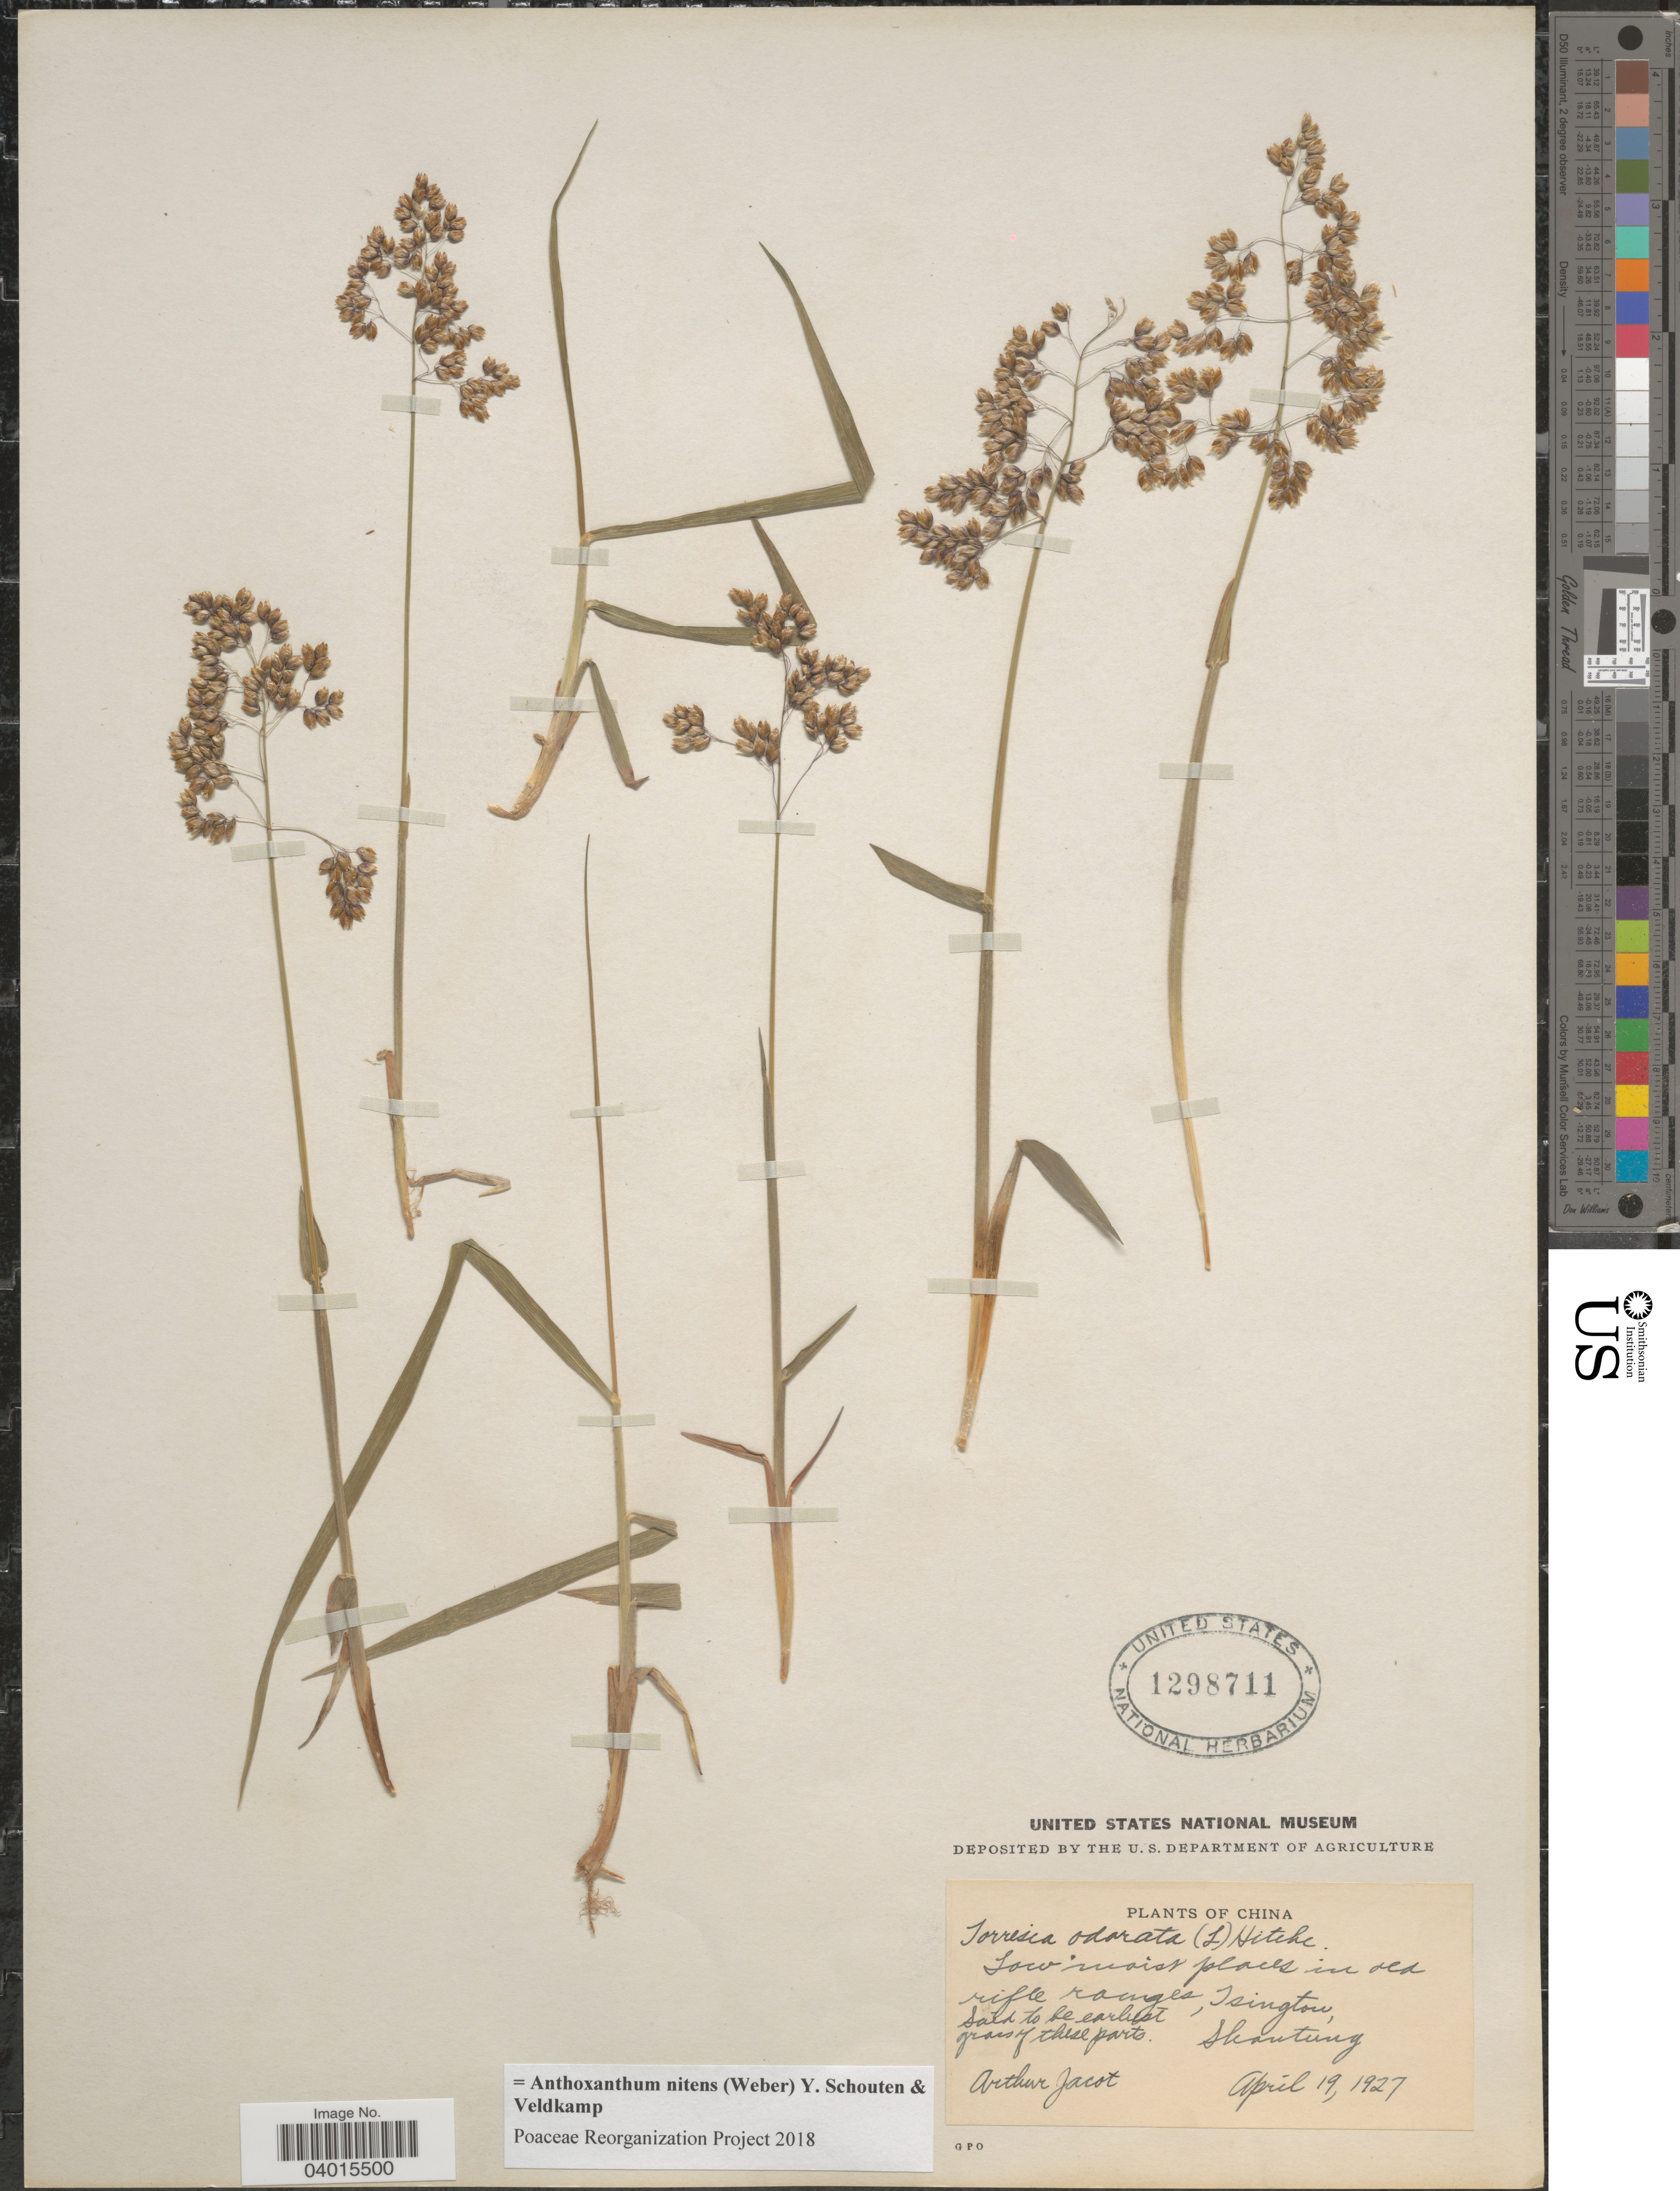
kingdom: Plantae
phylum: Tracheophyta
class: Liliopsida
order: Poales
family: Poaceae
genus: Anthoxanthum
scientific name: Anthoxanthum nitens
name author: (G.H. Weber) R.T.A. Schouten & Veldkamp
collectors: A. Jacot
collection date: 1927-04-19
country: China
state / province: Shandong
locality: Tsington, Shantung.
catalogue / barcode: US 1298711